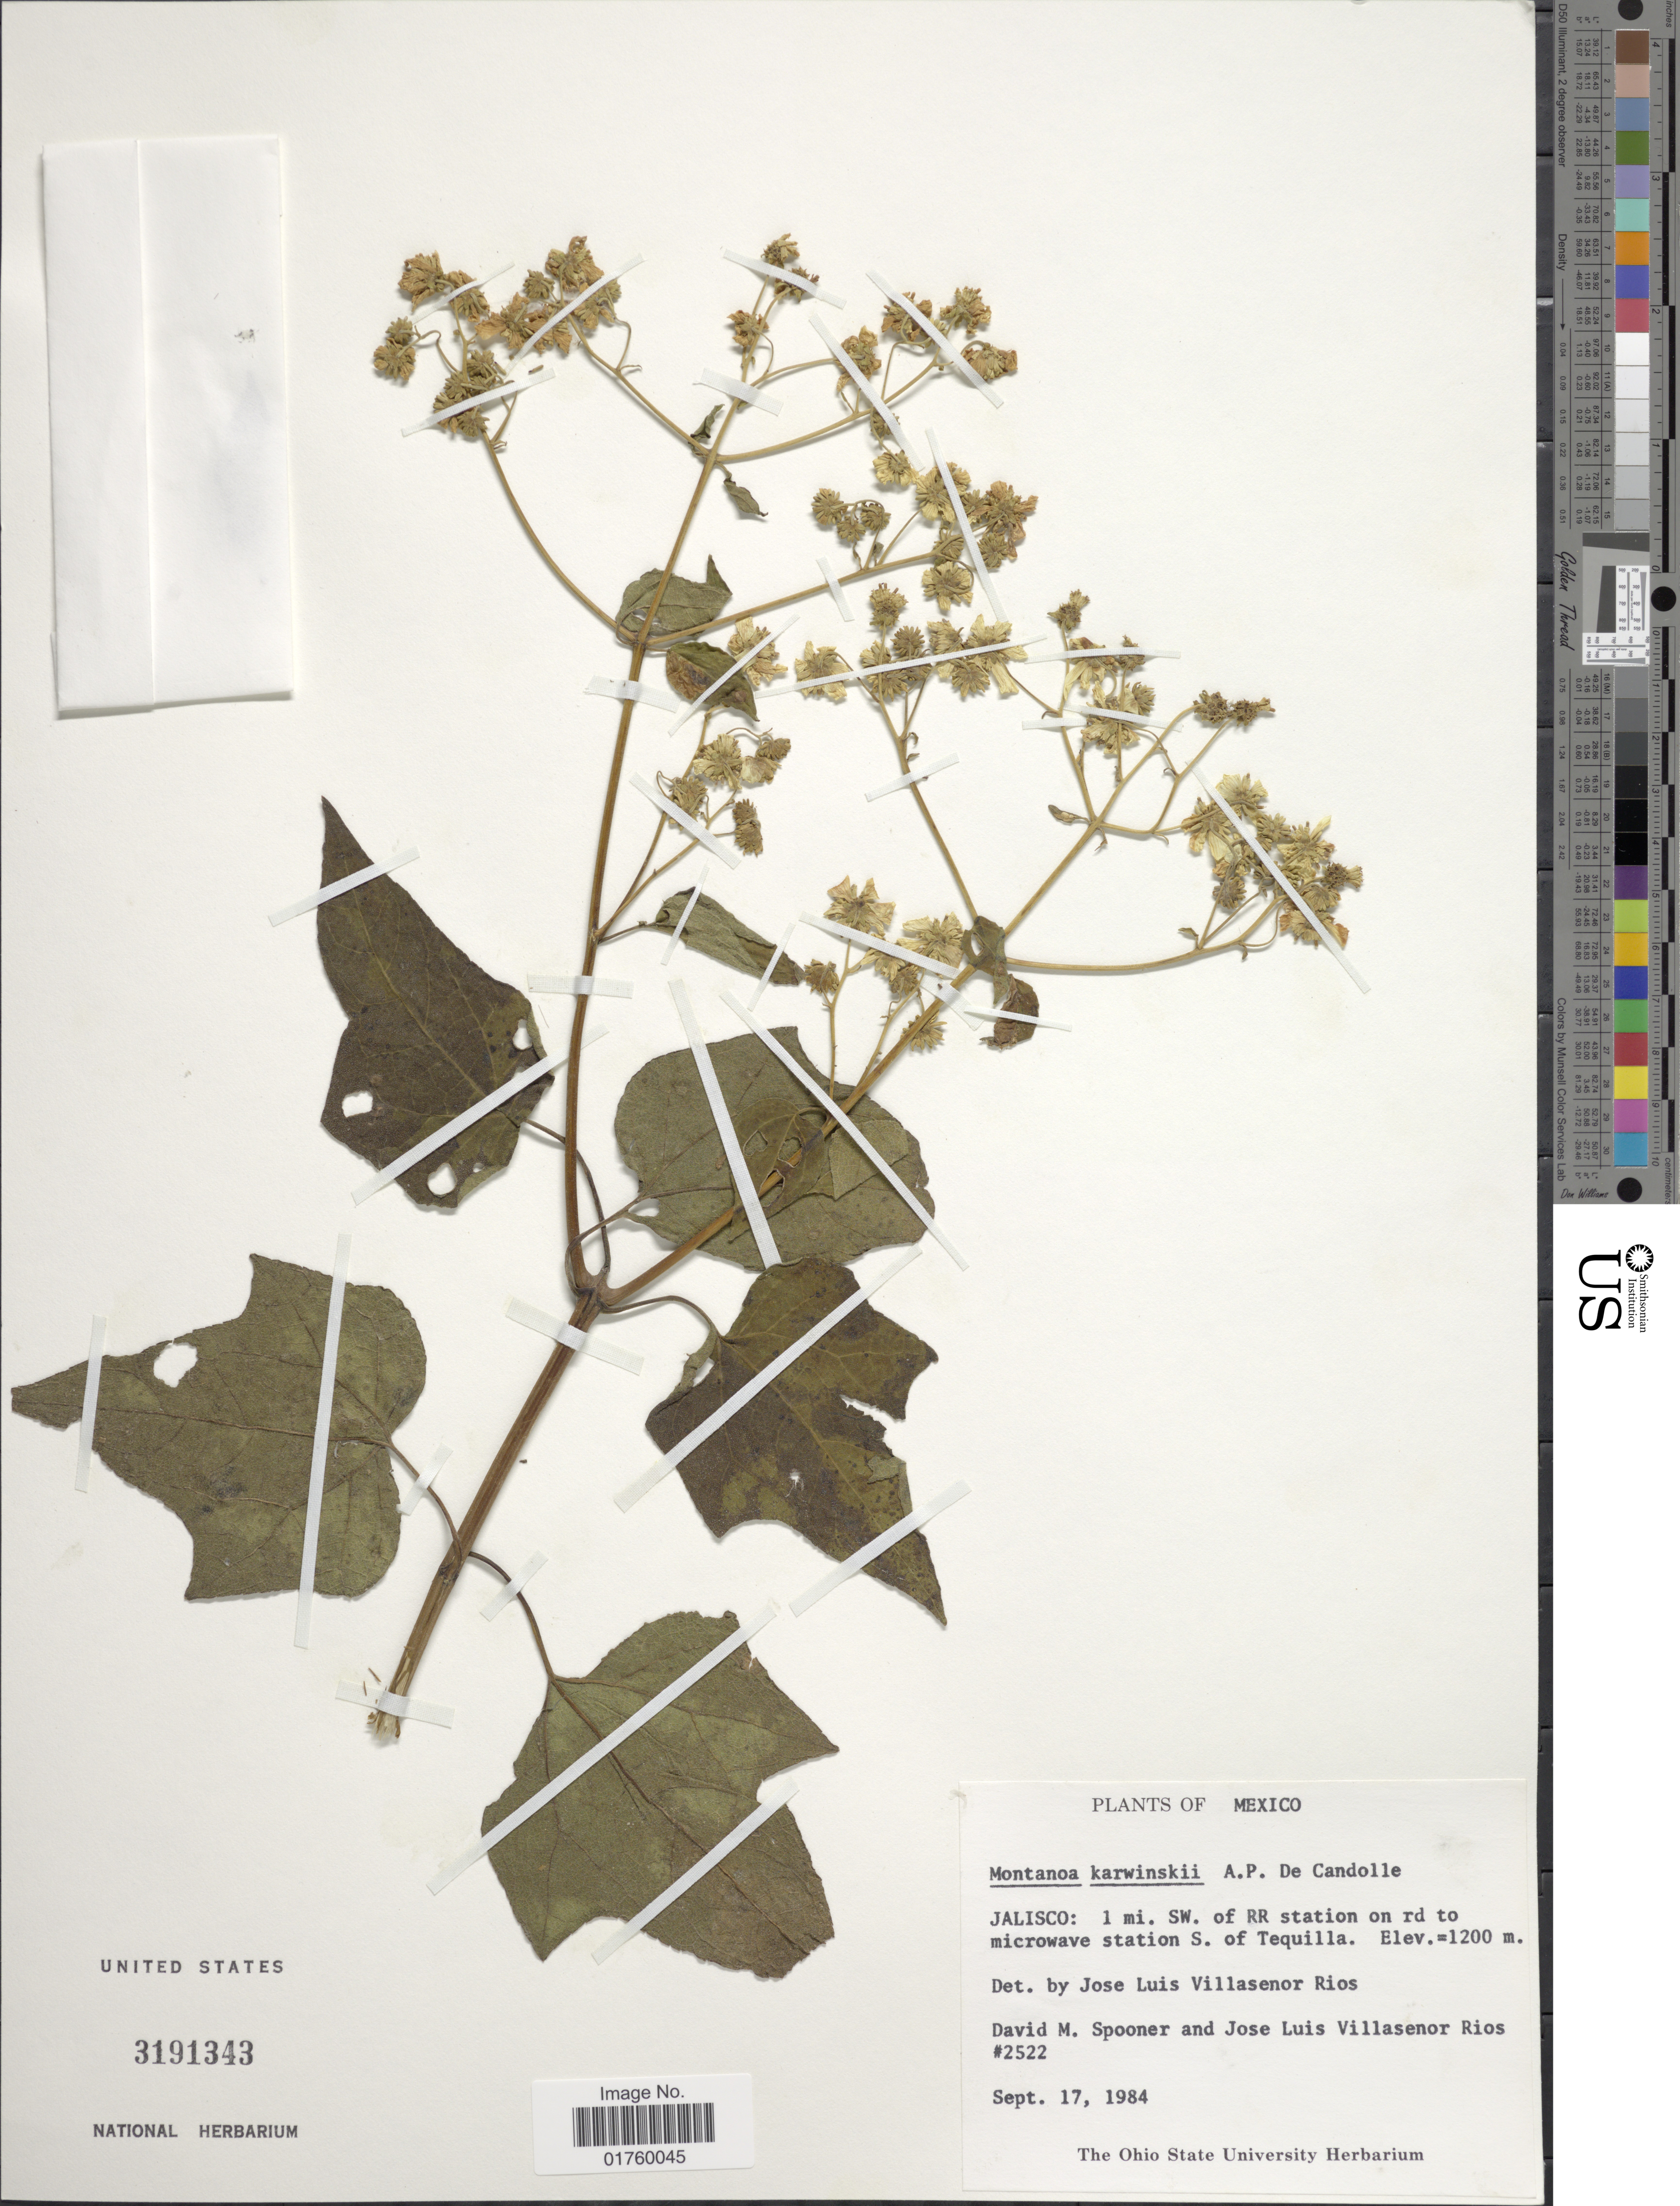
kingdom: Plantae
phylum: Tracheophyta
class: Magnoliopsida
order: Asterales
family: Asteraceae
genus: Montanoa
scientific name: Montanoa karwinskii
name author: DC.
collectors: D. Spooner & J. L. Villasenor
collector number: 2522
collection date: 1984-09-17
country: Mexico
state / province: Jalisco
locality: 1 mi. SW. of RR station on rd to microwave station S. of Tequilla.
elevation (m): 1200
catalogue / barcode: US 3191343